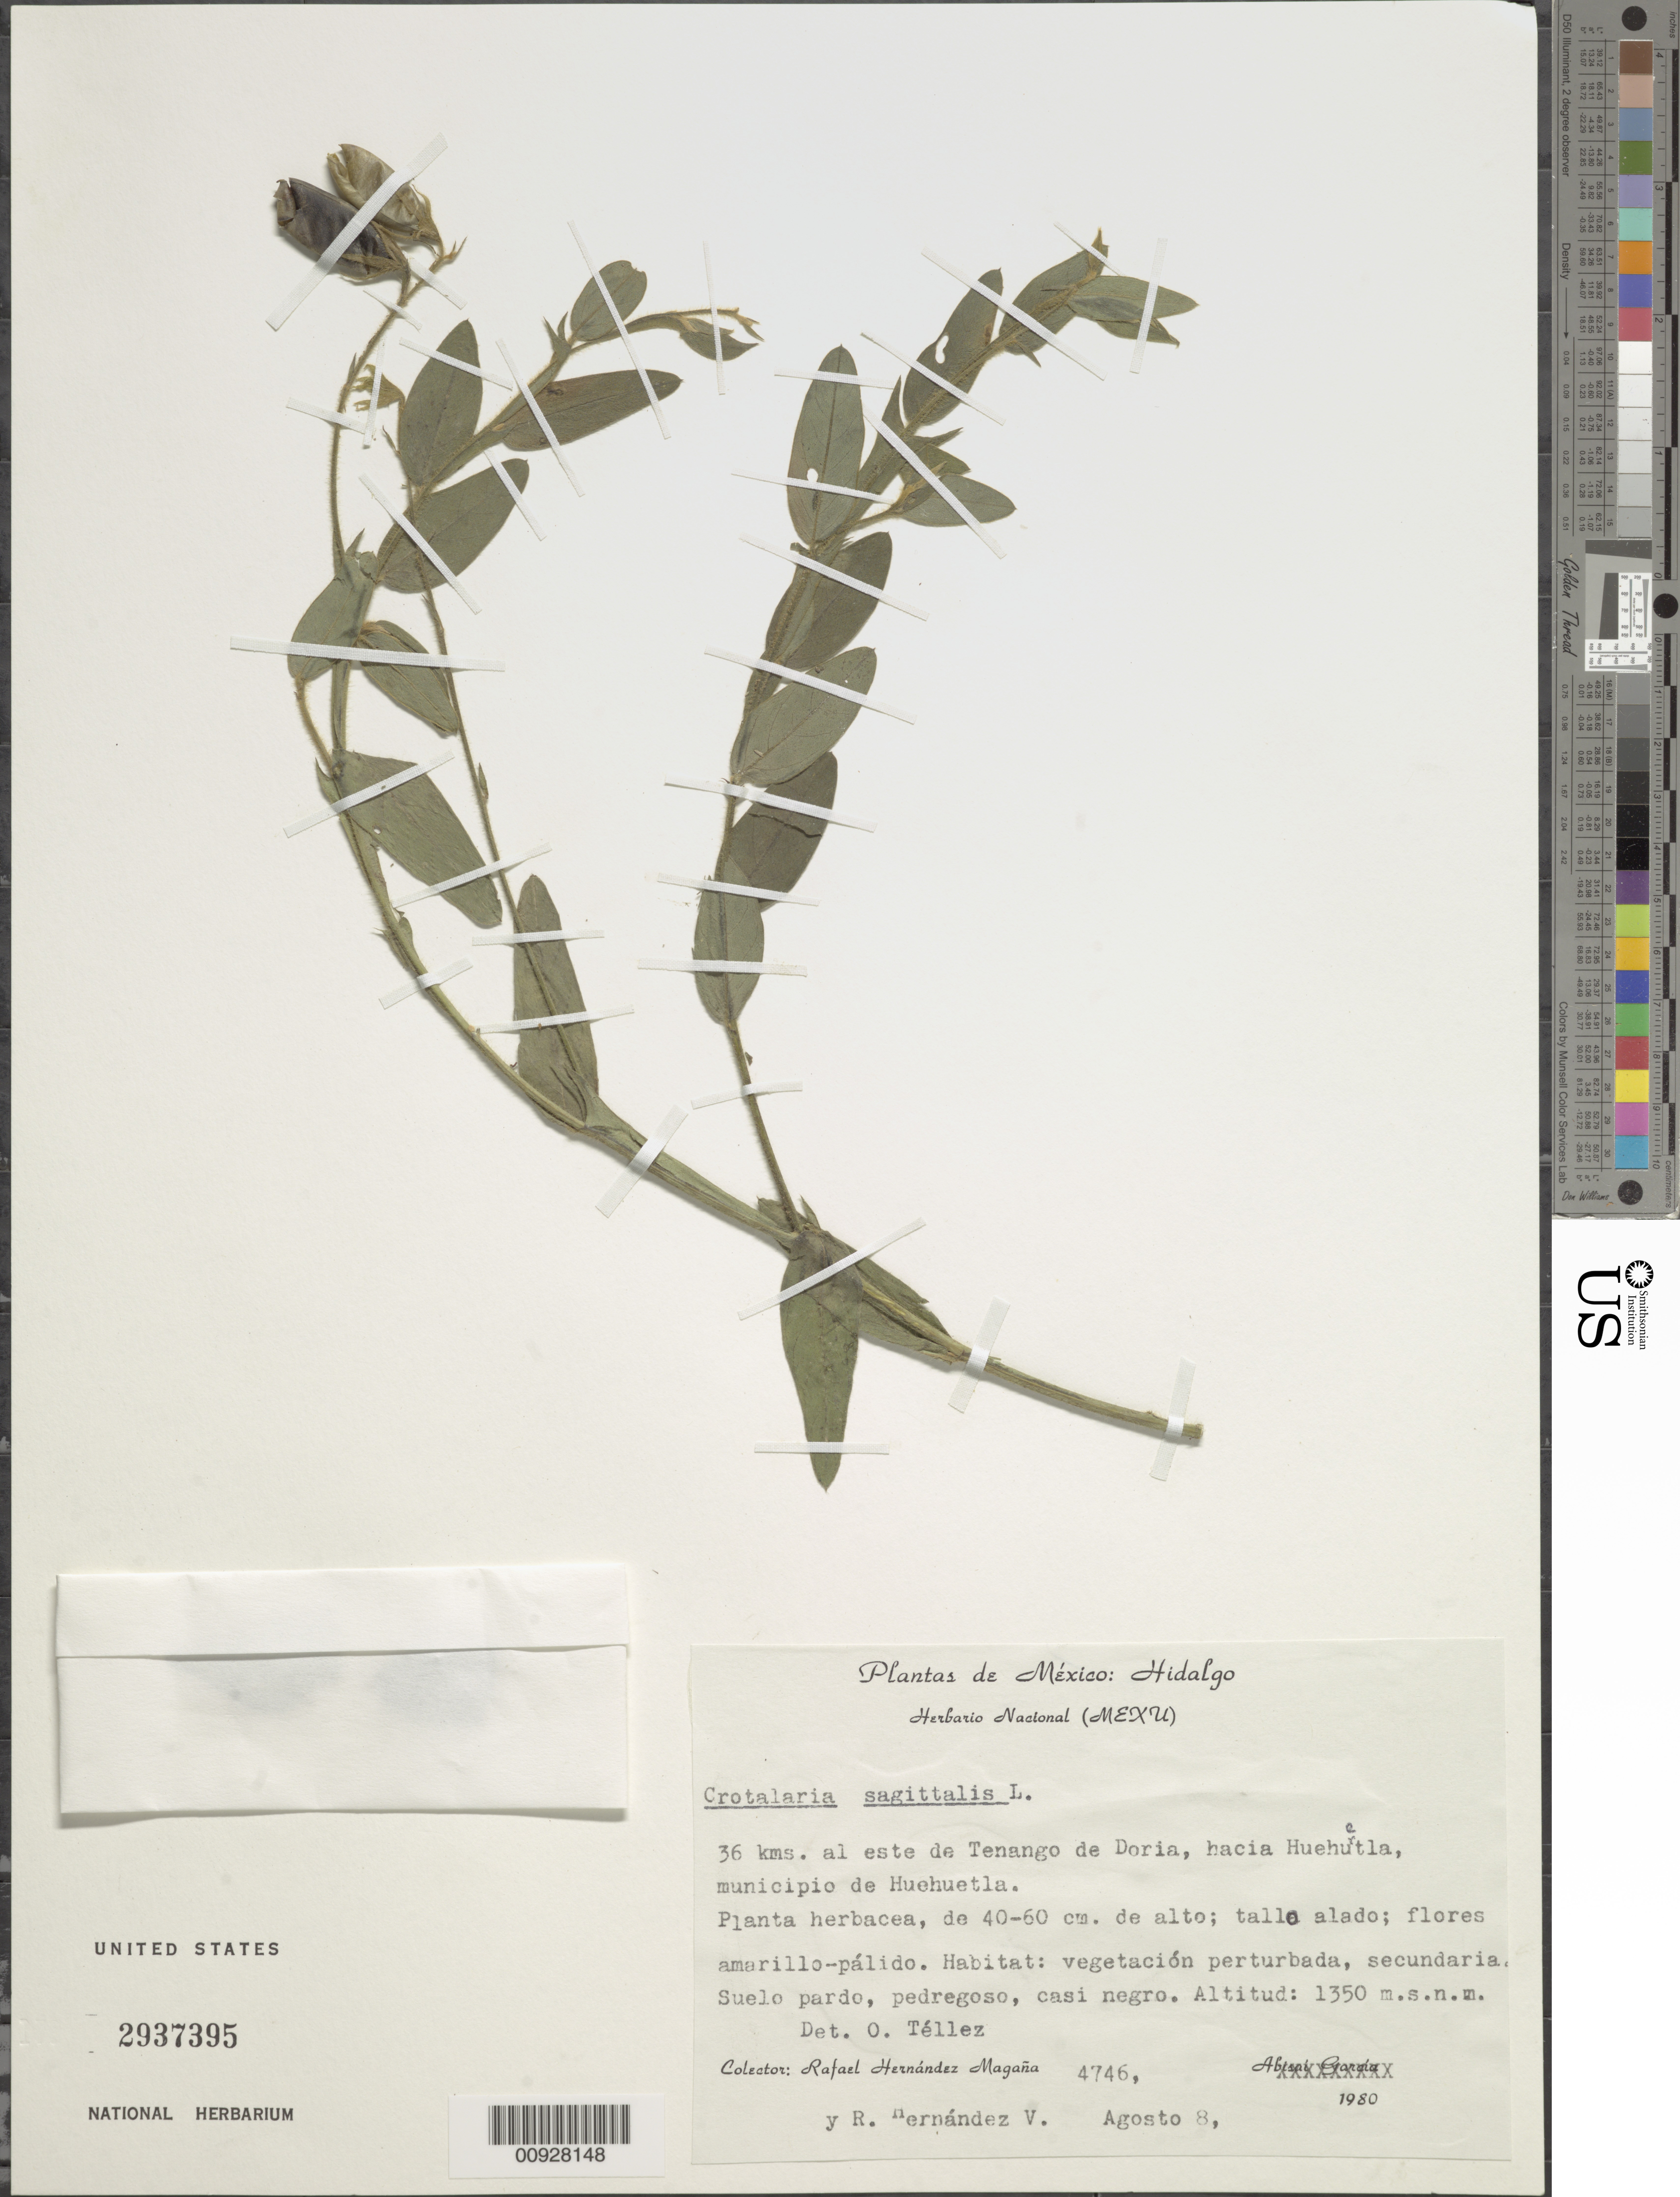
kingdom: Plantae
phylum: Tracheophyta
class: Magnoliopsida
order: Fabales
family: Fabaceae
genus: Crotalaria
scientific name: Crotalaria sagittalis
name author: L.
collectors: R. M. Hernandez & R. Hernandez V.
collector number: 4746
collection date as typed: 08 Aug 1980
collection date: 1980-08-08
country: Mexico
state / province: Hidalgo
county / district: Huehuetla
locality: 36 kms. Al este de Tenango de Doria, hacia Huehuetla, municipio de Huehutla, Hidalgo.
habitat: Vegetación perturbada, secundaria. Suelo pardo, pedregoso, casi negro.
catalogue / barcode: US 2937395